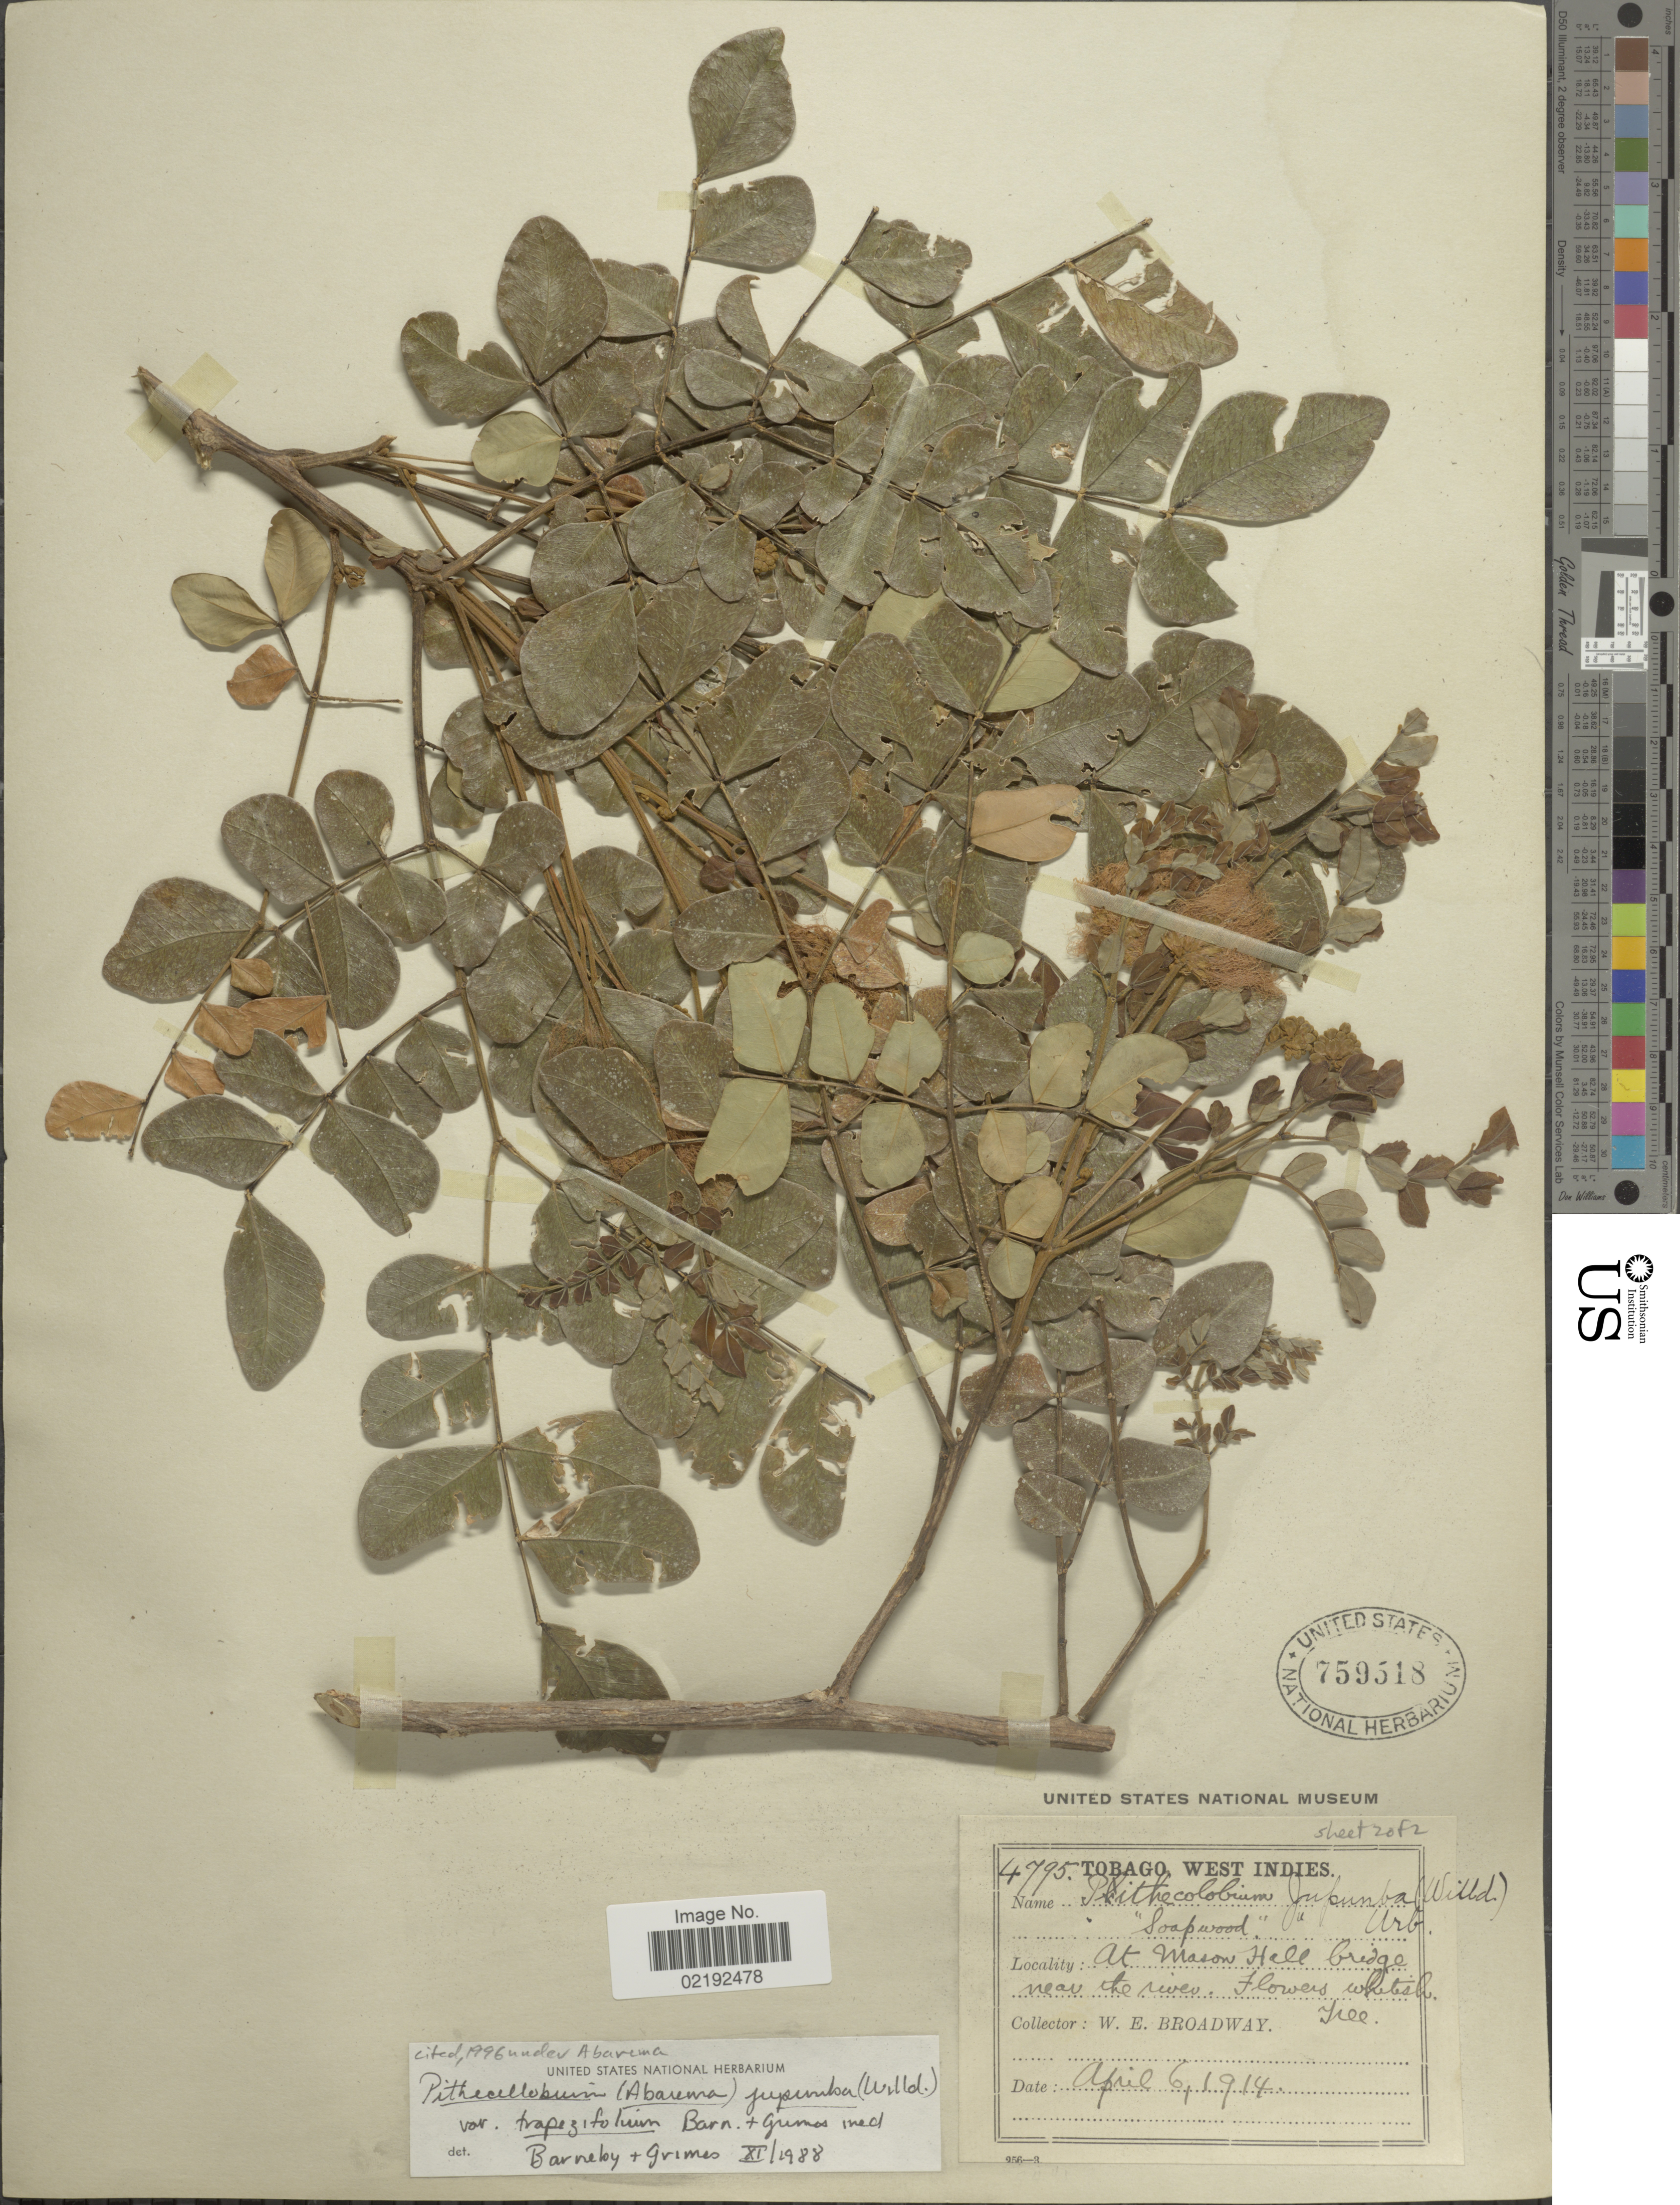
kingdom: Plantae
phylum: Tracheophyta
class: Magnoliopsida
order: Fabales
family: Fabaceae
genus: Jupunba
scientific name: Jupunba trapezifolia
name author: (Vahl) Moldenke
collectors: W. E. Broadway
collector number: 4795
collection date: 1914-04-06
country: Trinidad and Tobago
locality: Tobago, West Indies, at Mason Hall Bridge near the river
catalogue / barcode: US 759518